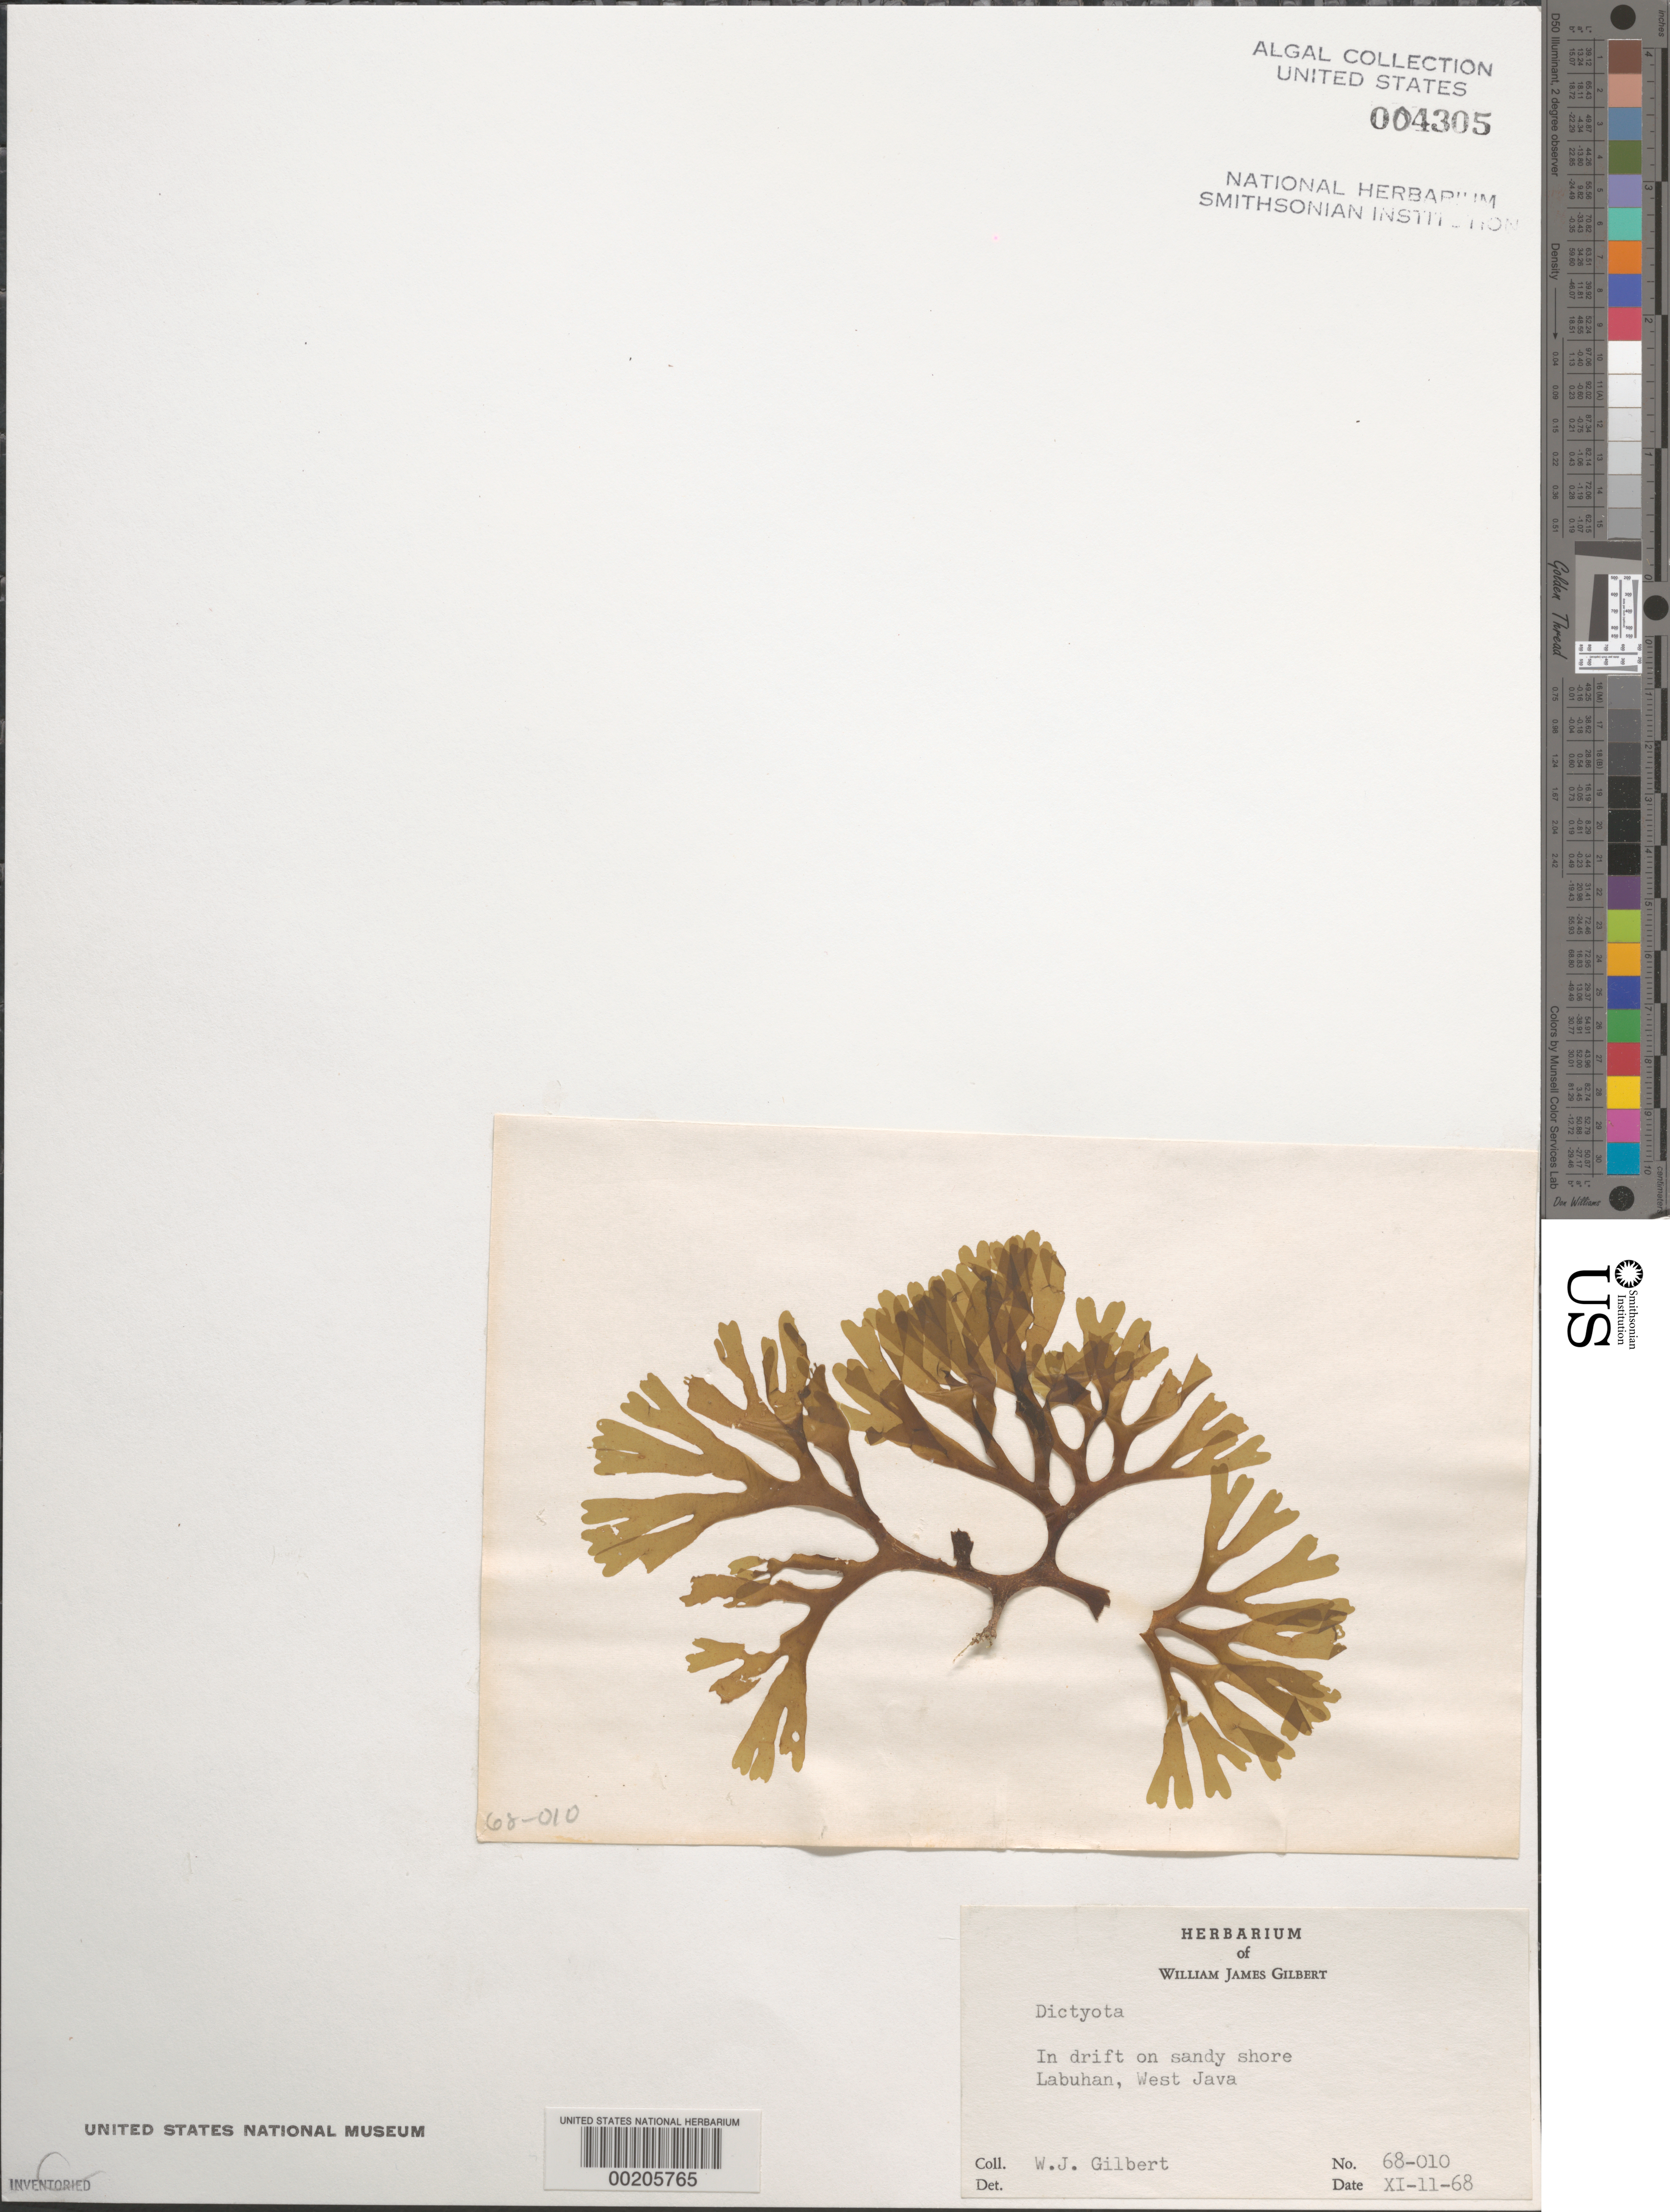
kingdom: Chromista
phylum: Ochrophyta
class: Phaeophyceae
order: Dictyotales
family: Dictyotaceae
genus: Dictyota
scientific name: Dictyota sp.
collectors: W. J. Gilbert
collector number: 68-010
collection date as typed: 11 Nov 1968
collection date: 1968-11-11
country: Indonesia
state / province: Java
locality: Labuhan, west java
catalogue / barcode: US 4305